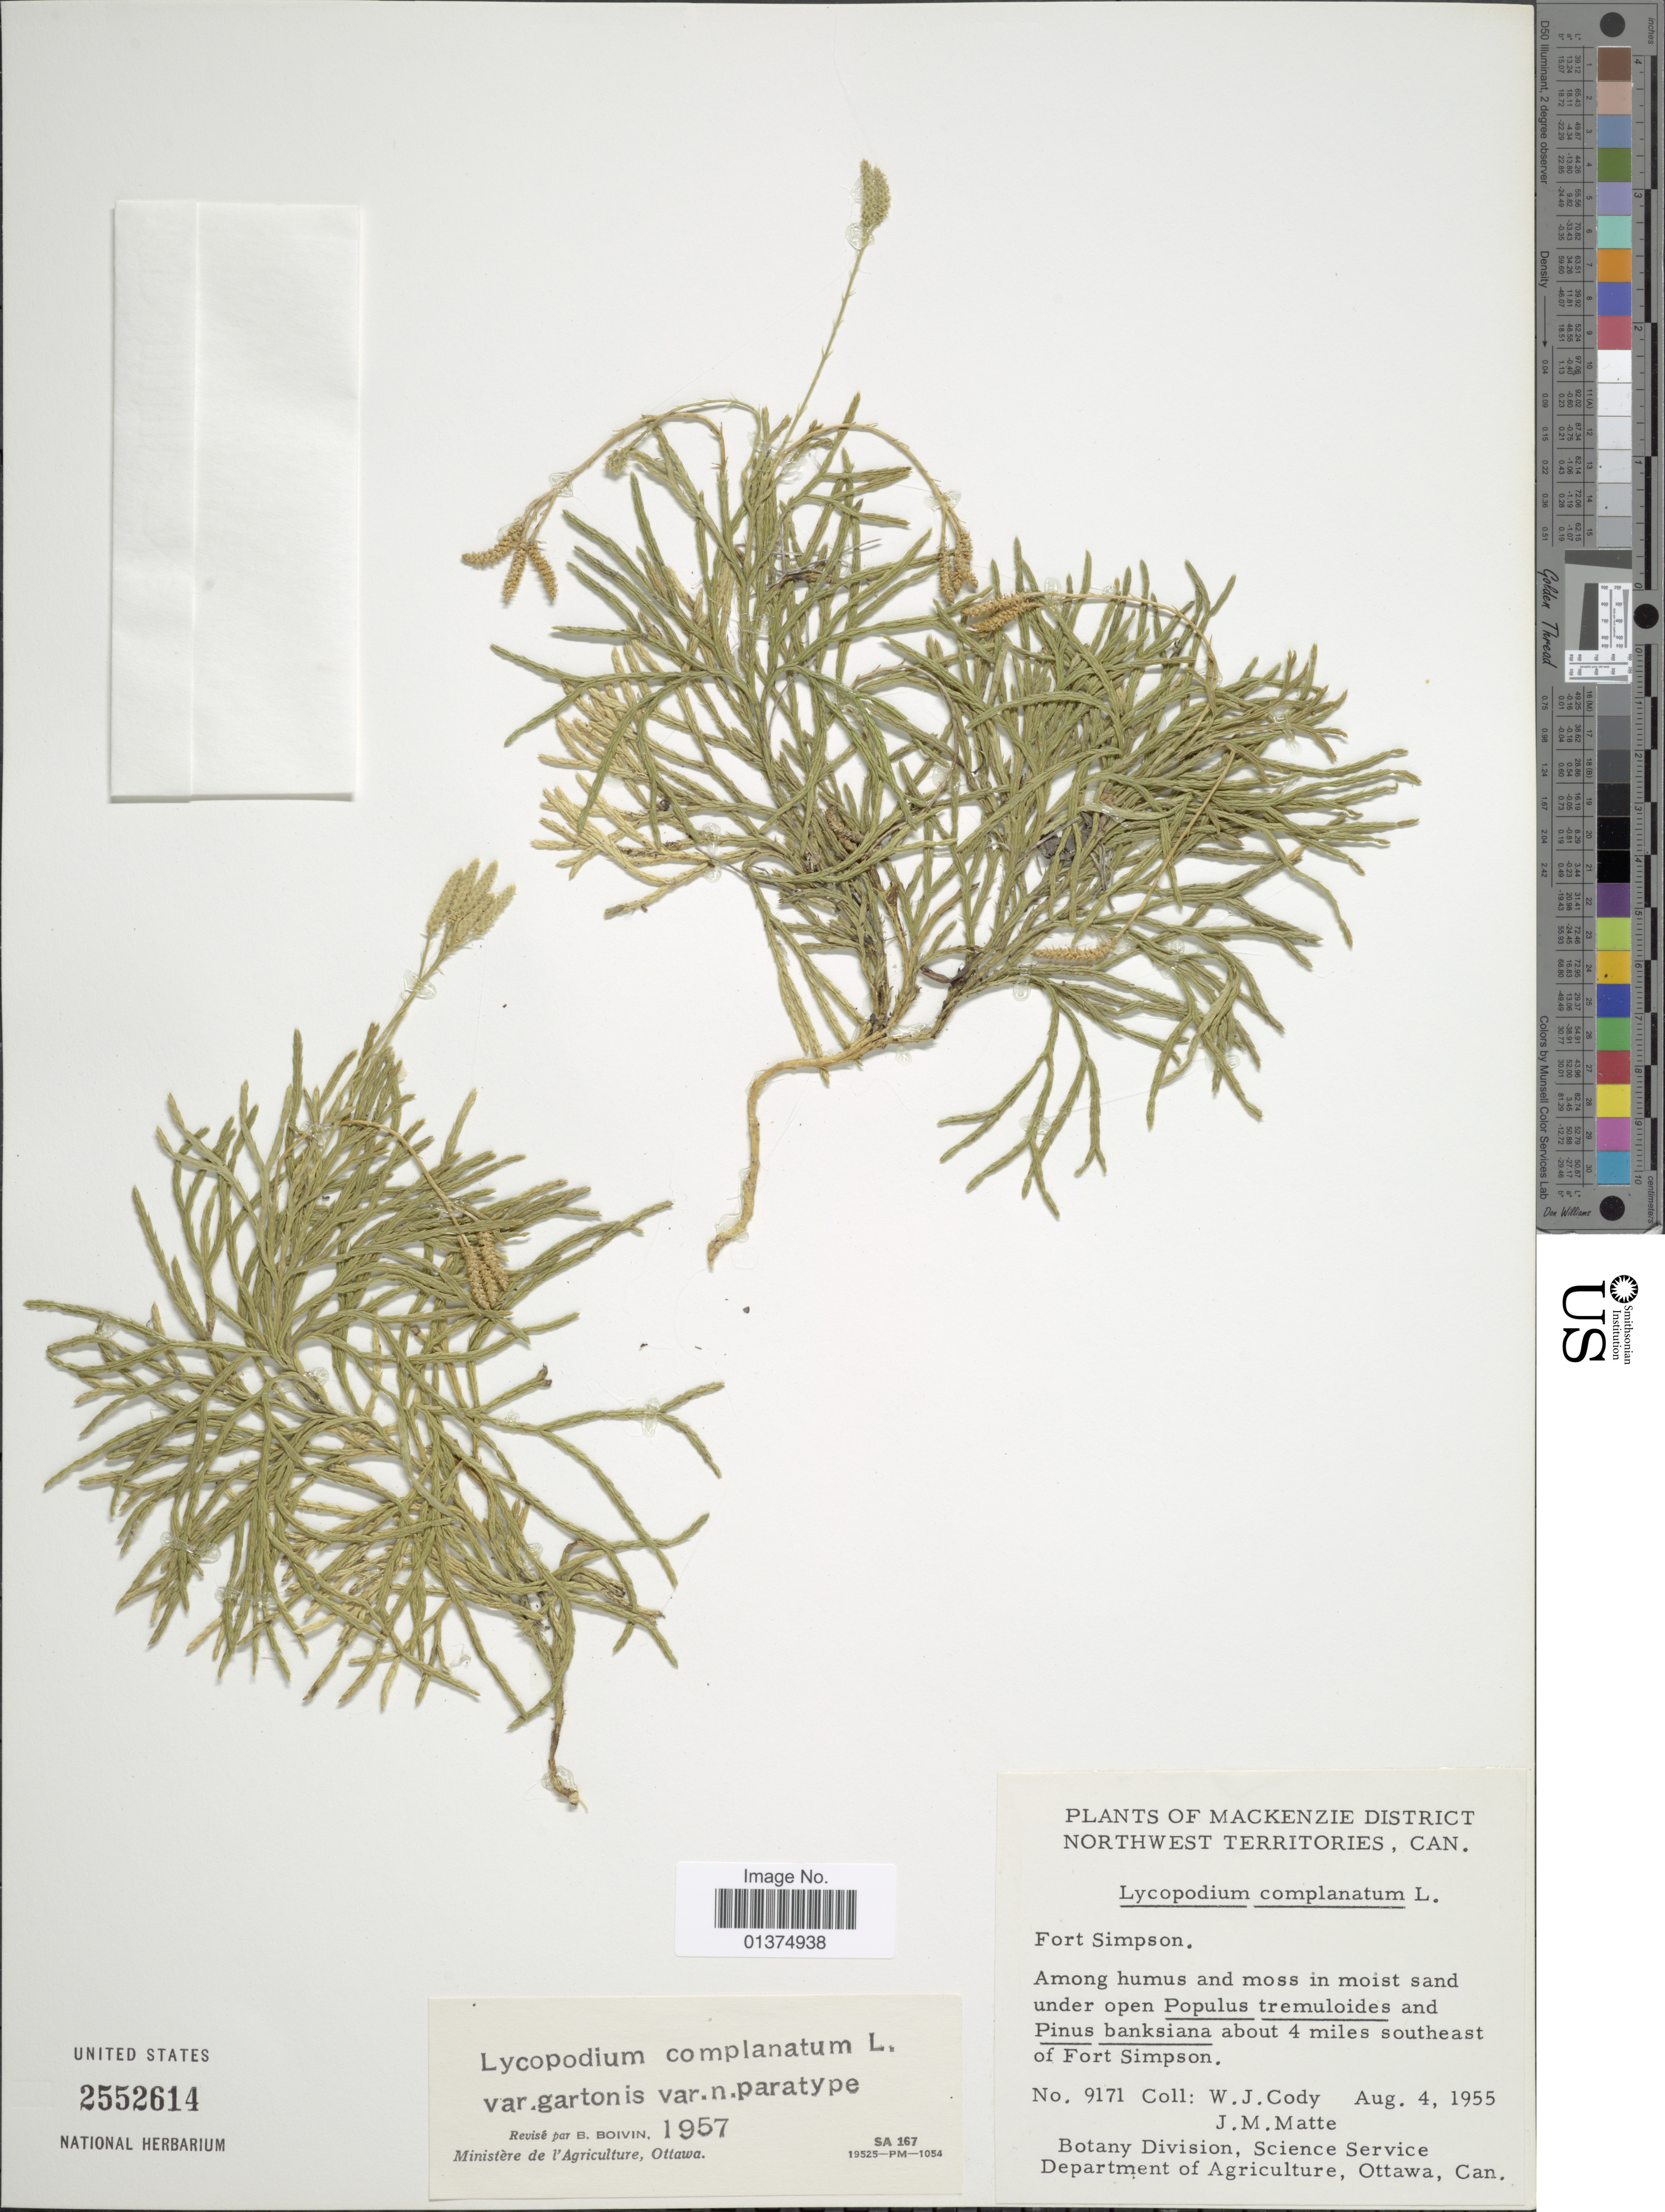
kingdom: Plantae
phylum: Tracheophyta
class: Lycopodiopsida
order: Lycopodiales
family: Lycopodiaceae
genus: Diphasiastrum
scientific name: Diphasiastrum complanatum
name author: (L.) Holub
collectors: W. Cody & J. Matte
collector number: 9171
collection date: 1955-08-04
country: Canada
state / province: Northwest Territories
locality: Mackenzie District, Fort Simpson, about 4 miles southeast of Fort Simpson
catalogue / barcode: US 2552614